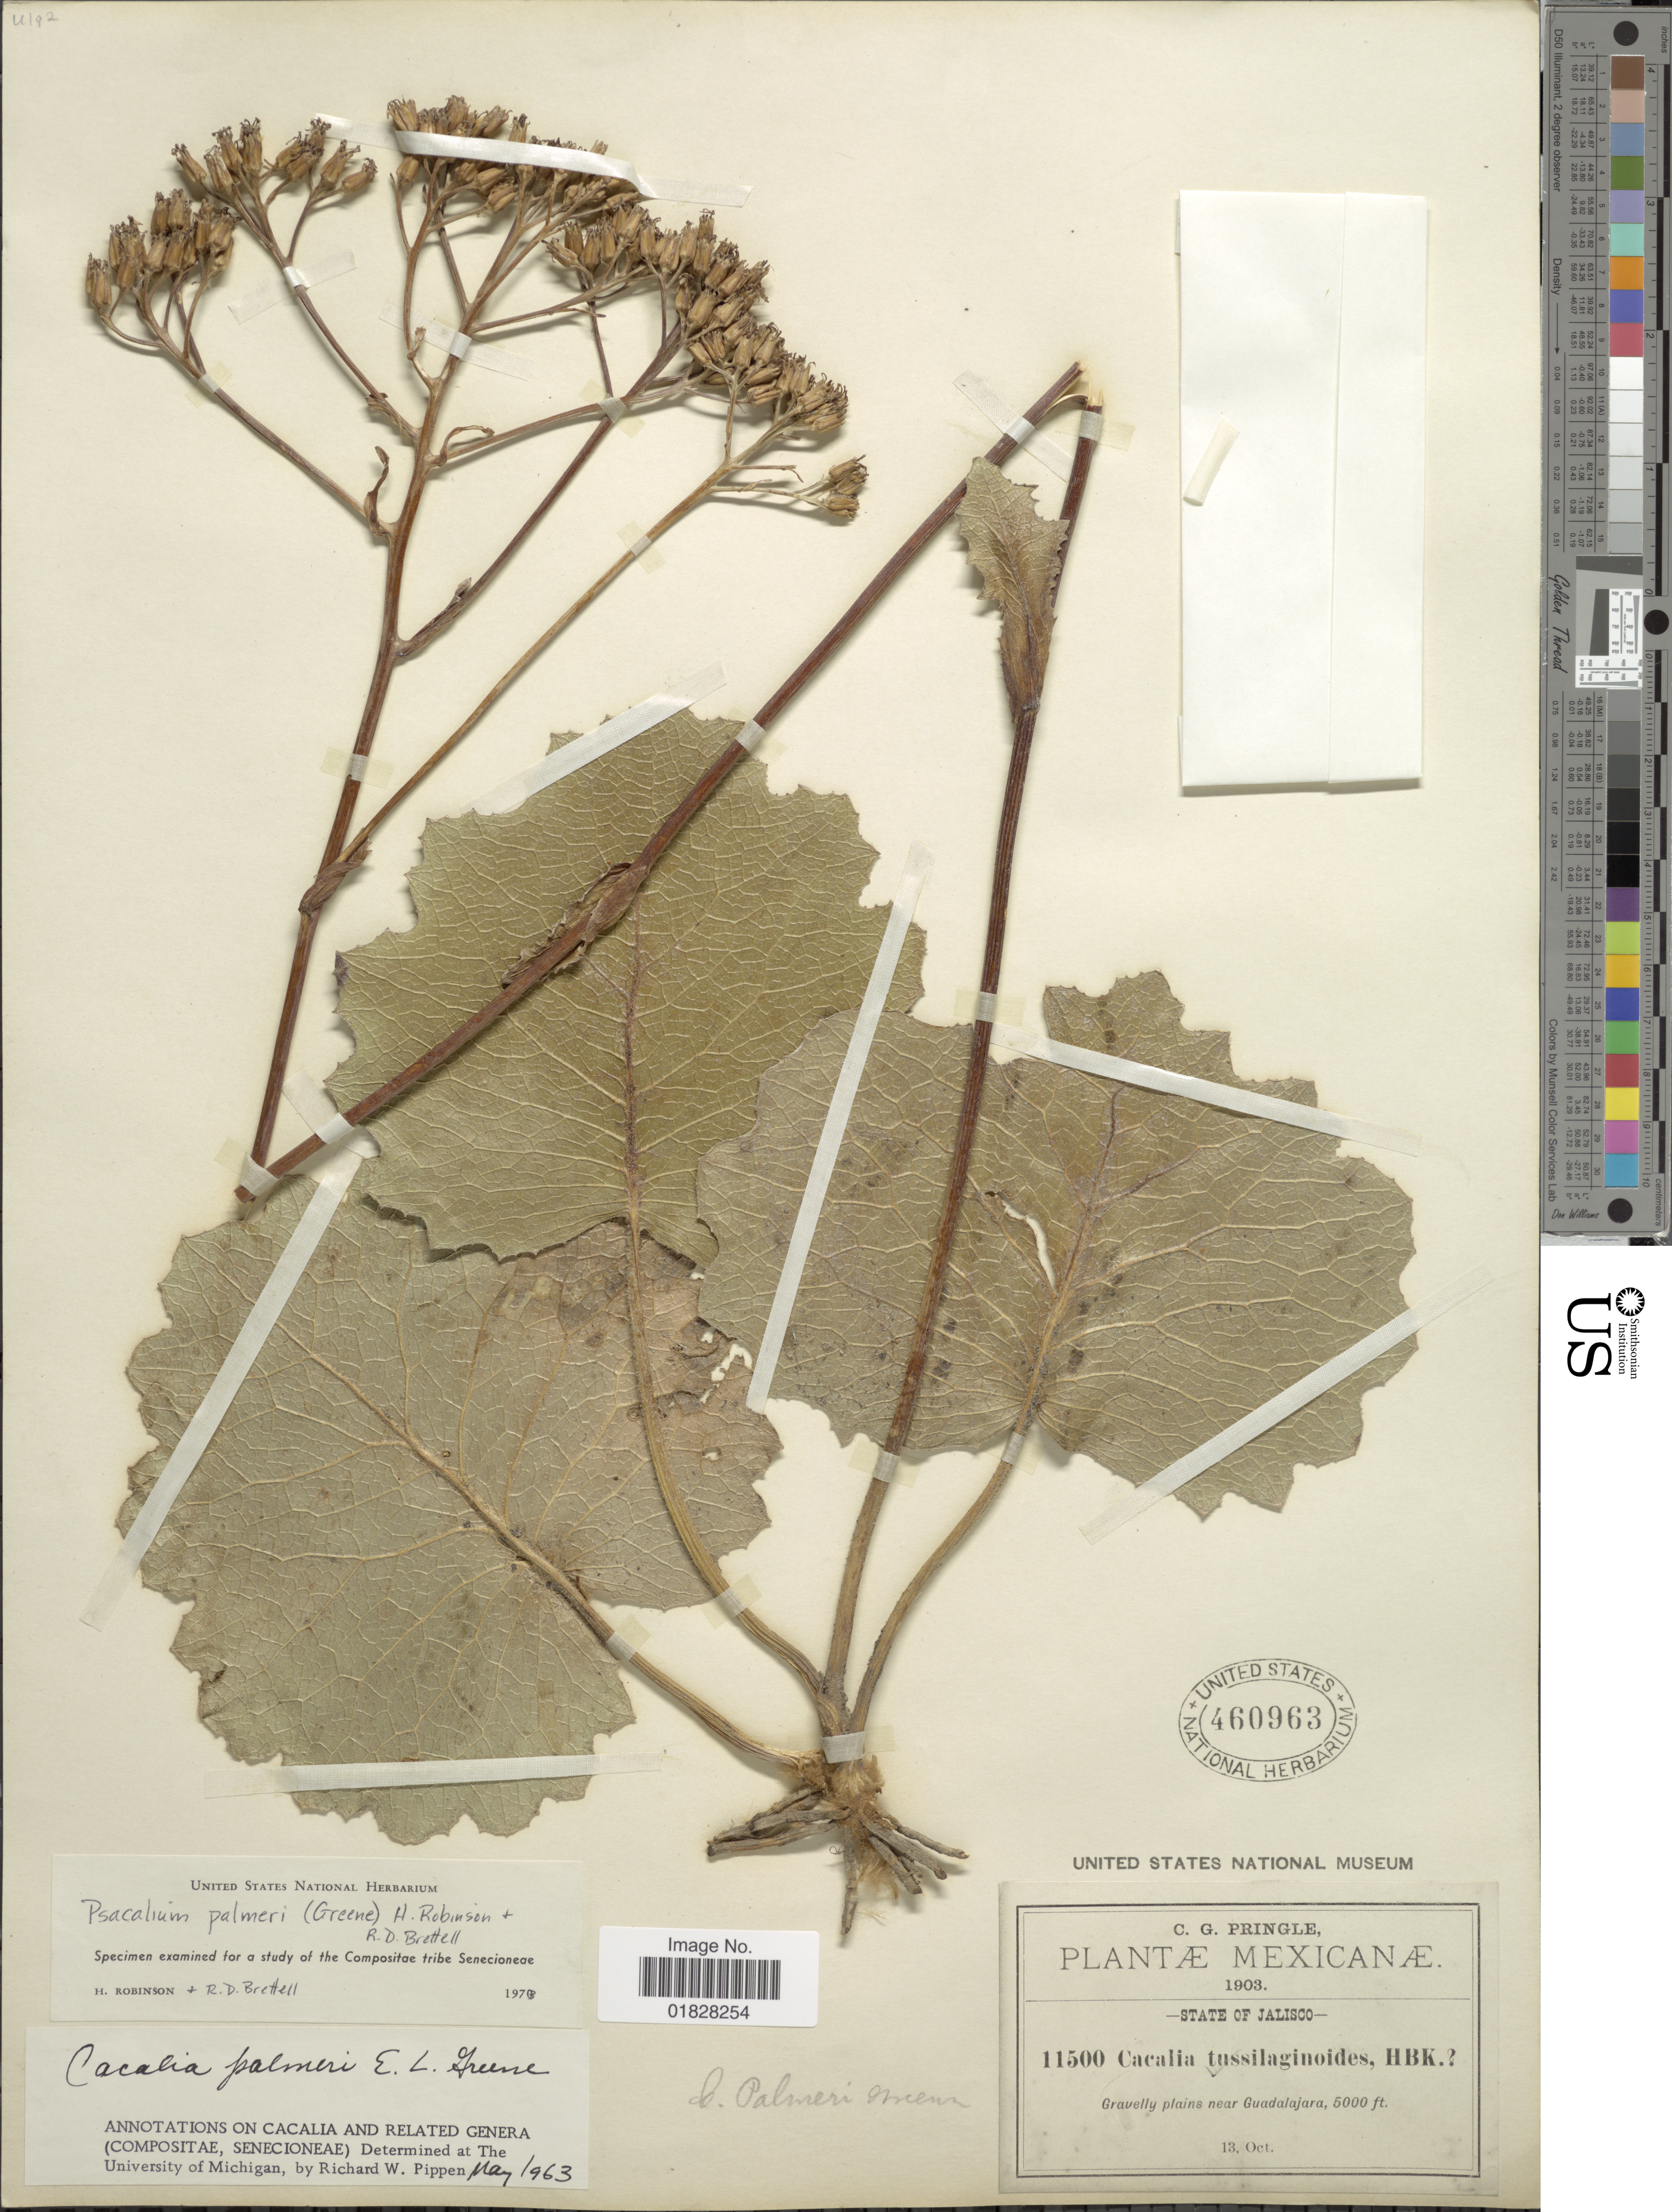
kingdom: Plantae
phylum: Tracheophyta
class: Magnoliopsida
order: Asterales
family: Asteraceae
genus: Psacalium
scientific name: Psacalium palmeri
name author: (Greene) H. Rob. & Brettell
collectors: C. G. Pringle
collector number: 11500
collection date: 1903-10-13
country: Mexico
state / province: Jalisco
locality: State of Jalisco. Gravelly plains near Guadalajara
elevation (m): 1524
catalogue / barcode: US 460963